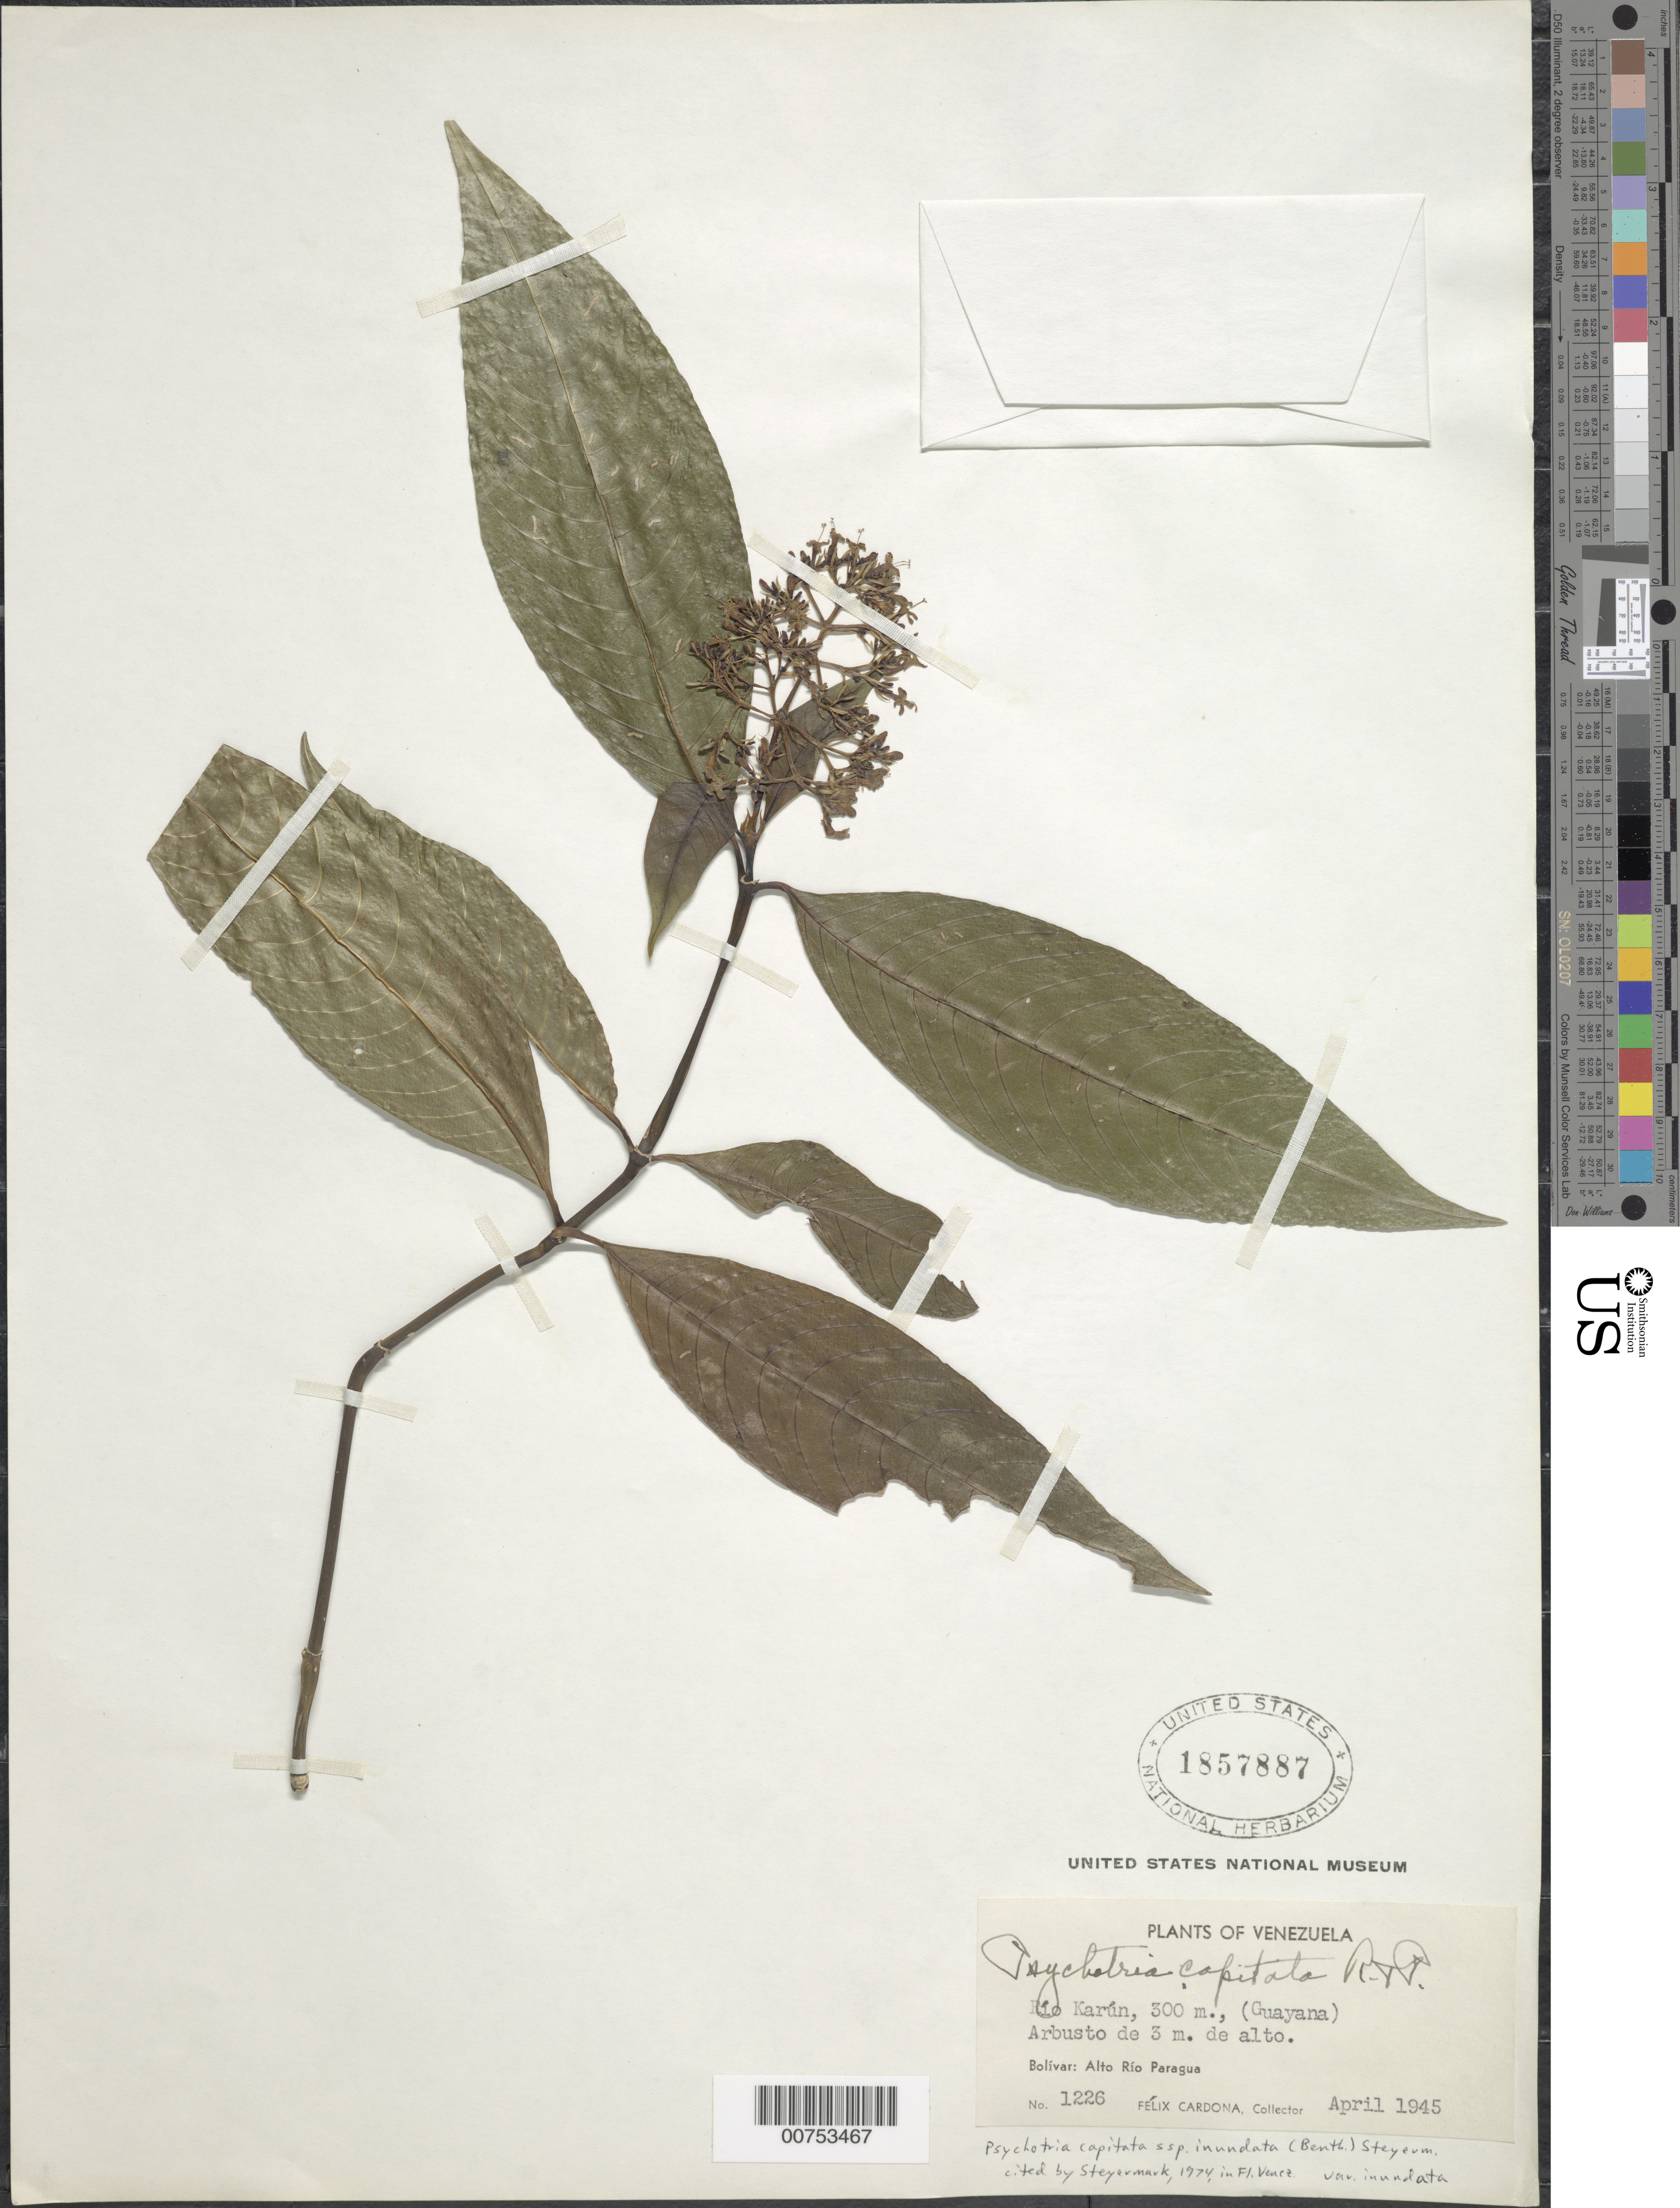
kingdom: Plantae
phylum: Tracheophyta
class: Magnoliopsida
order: Gentianales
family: Rubiaceae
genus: Psychotria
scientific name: Psychotria capitata var. inundata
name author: (Benth.) Steyerm.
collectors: F. Cardona Puig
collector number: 1226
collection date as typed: Apr-45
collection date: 1945-04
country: Venezuela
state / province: Bolívar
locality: Alto Río Paragua, Río Karún (Guayana)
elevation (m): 300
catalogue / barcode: US 1857887